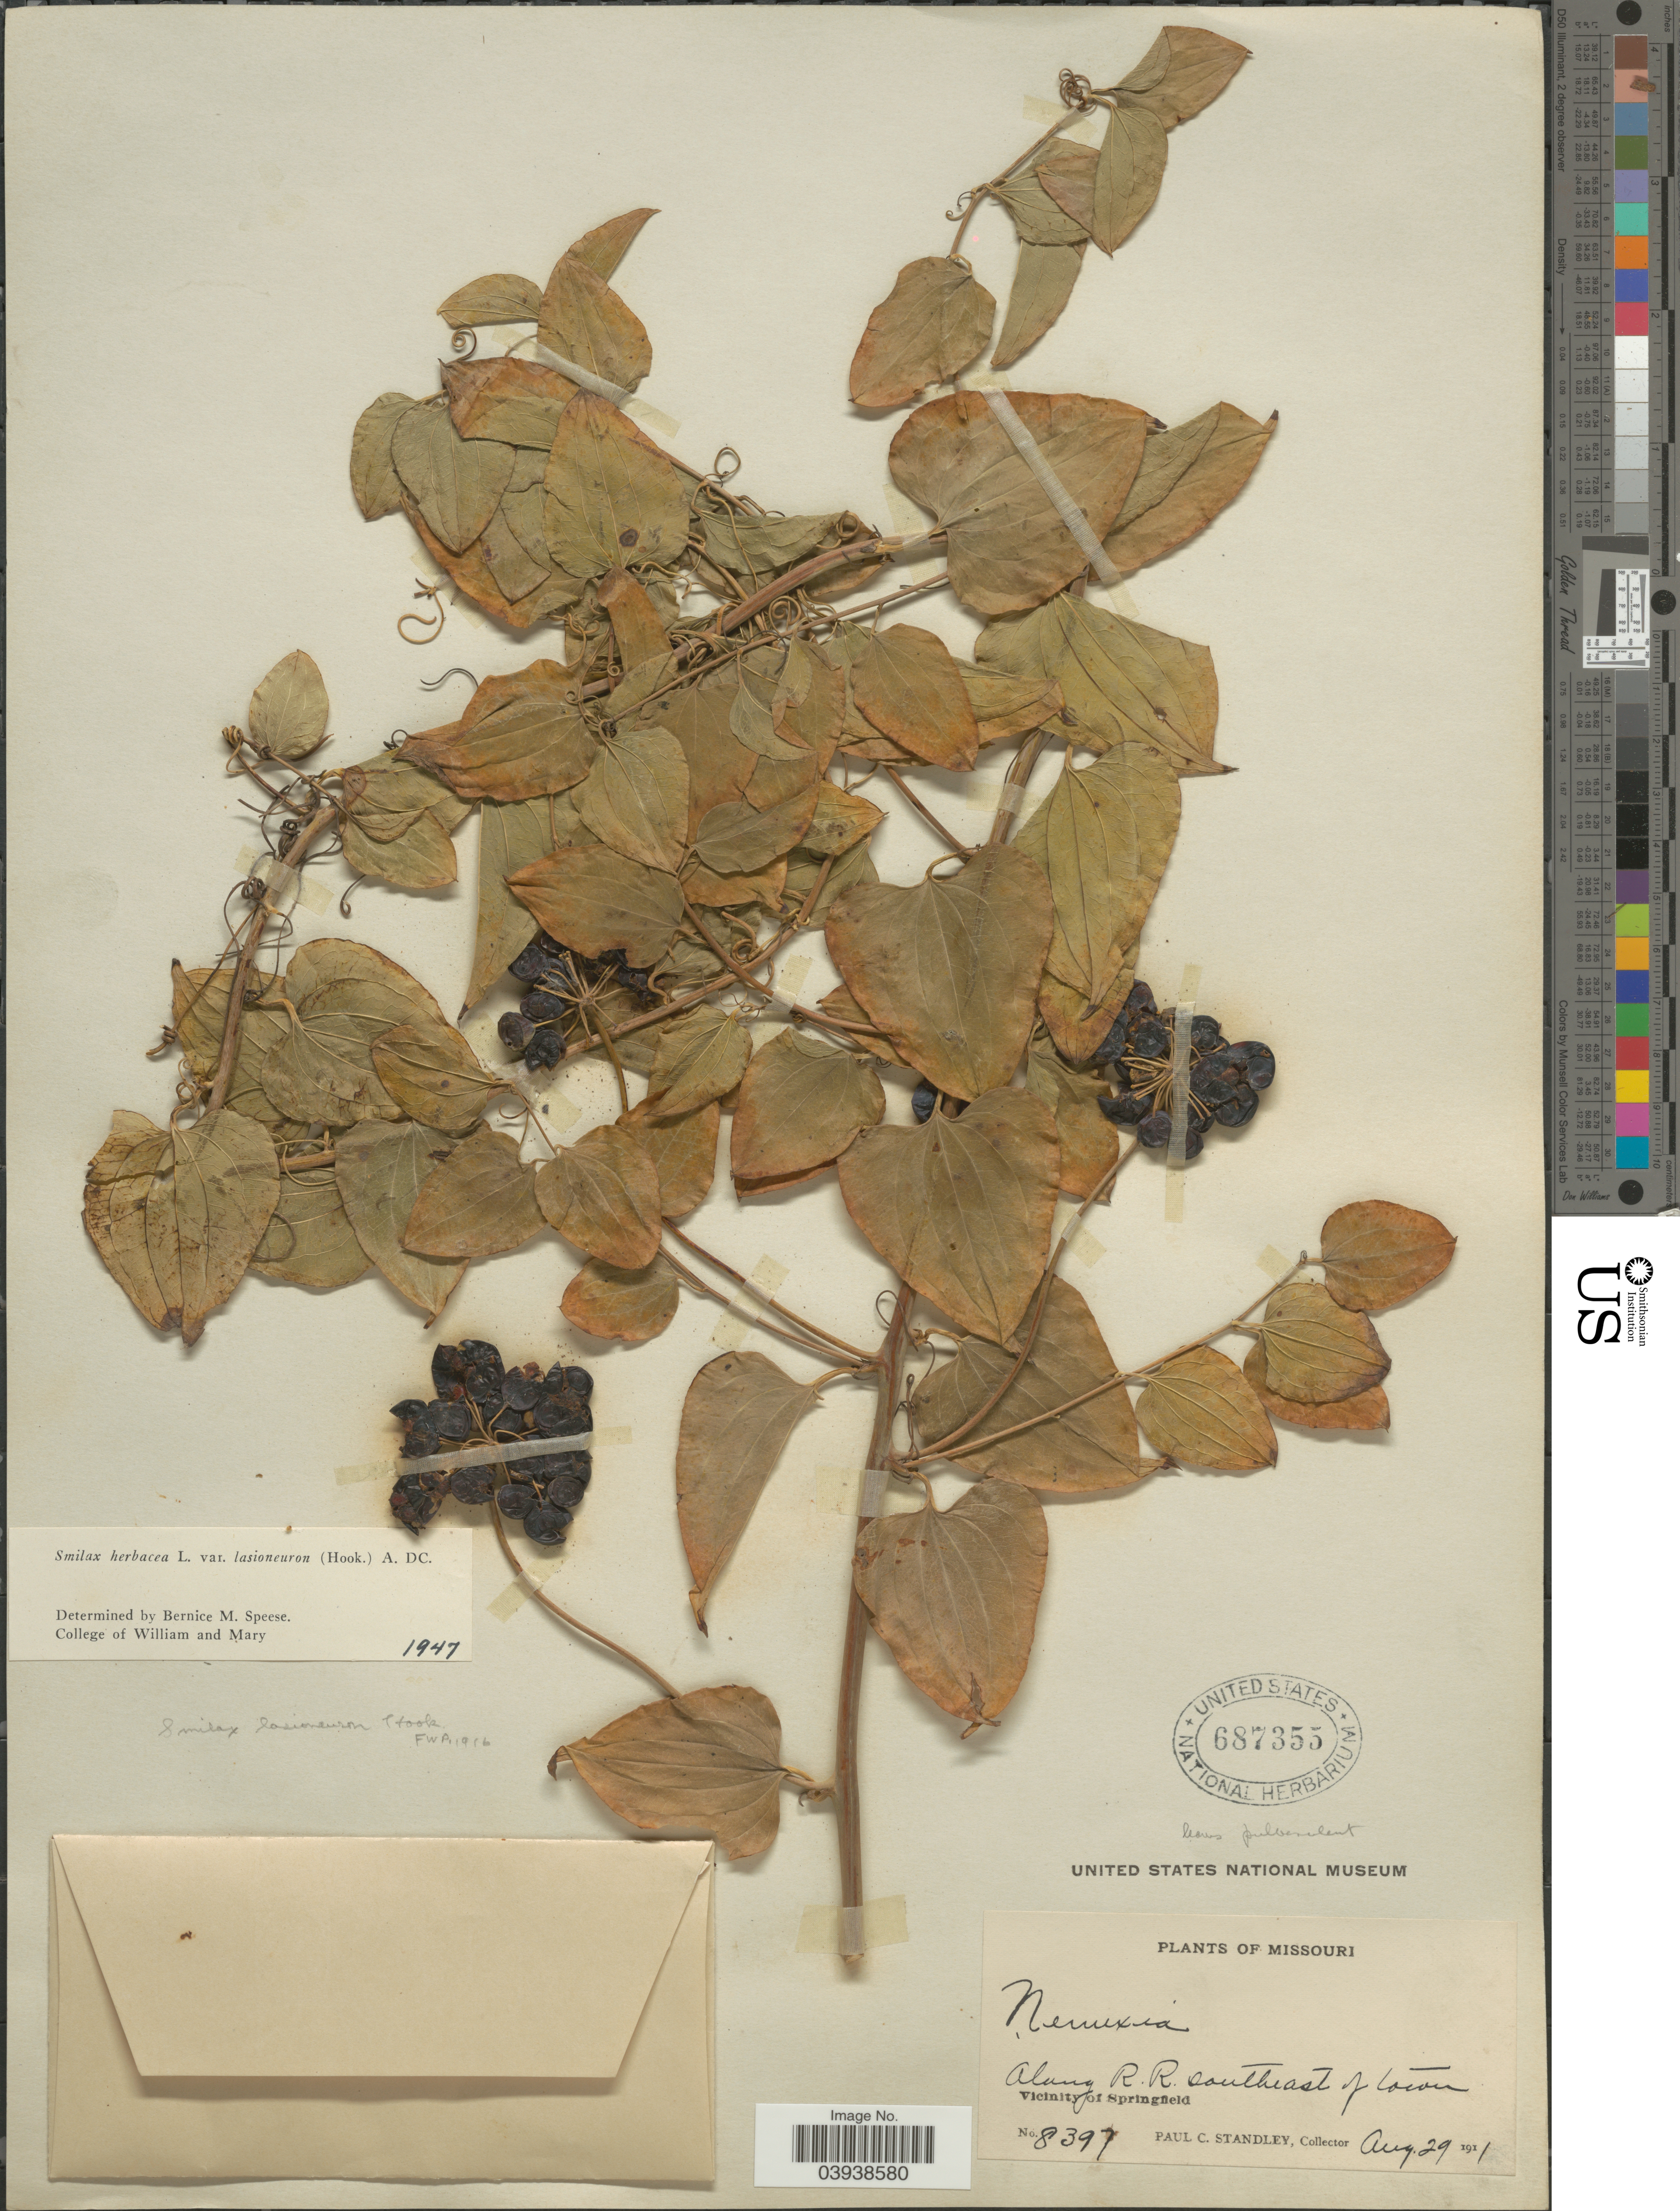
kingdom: Plantae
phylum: Tracheophyta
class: Liliopsida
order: Liliales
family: Smilacaceae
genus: Smilax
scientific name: Smilax herbacea var. lasioneuron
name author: (Hook.) A. DC.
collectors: P. C. Standley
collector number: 8397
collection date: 1911-08-29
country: United States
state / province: Missouri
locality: Along R.R. southeast of town. Vicinity of Springfield.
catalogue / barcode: US 687355